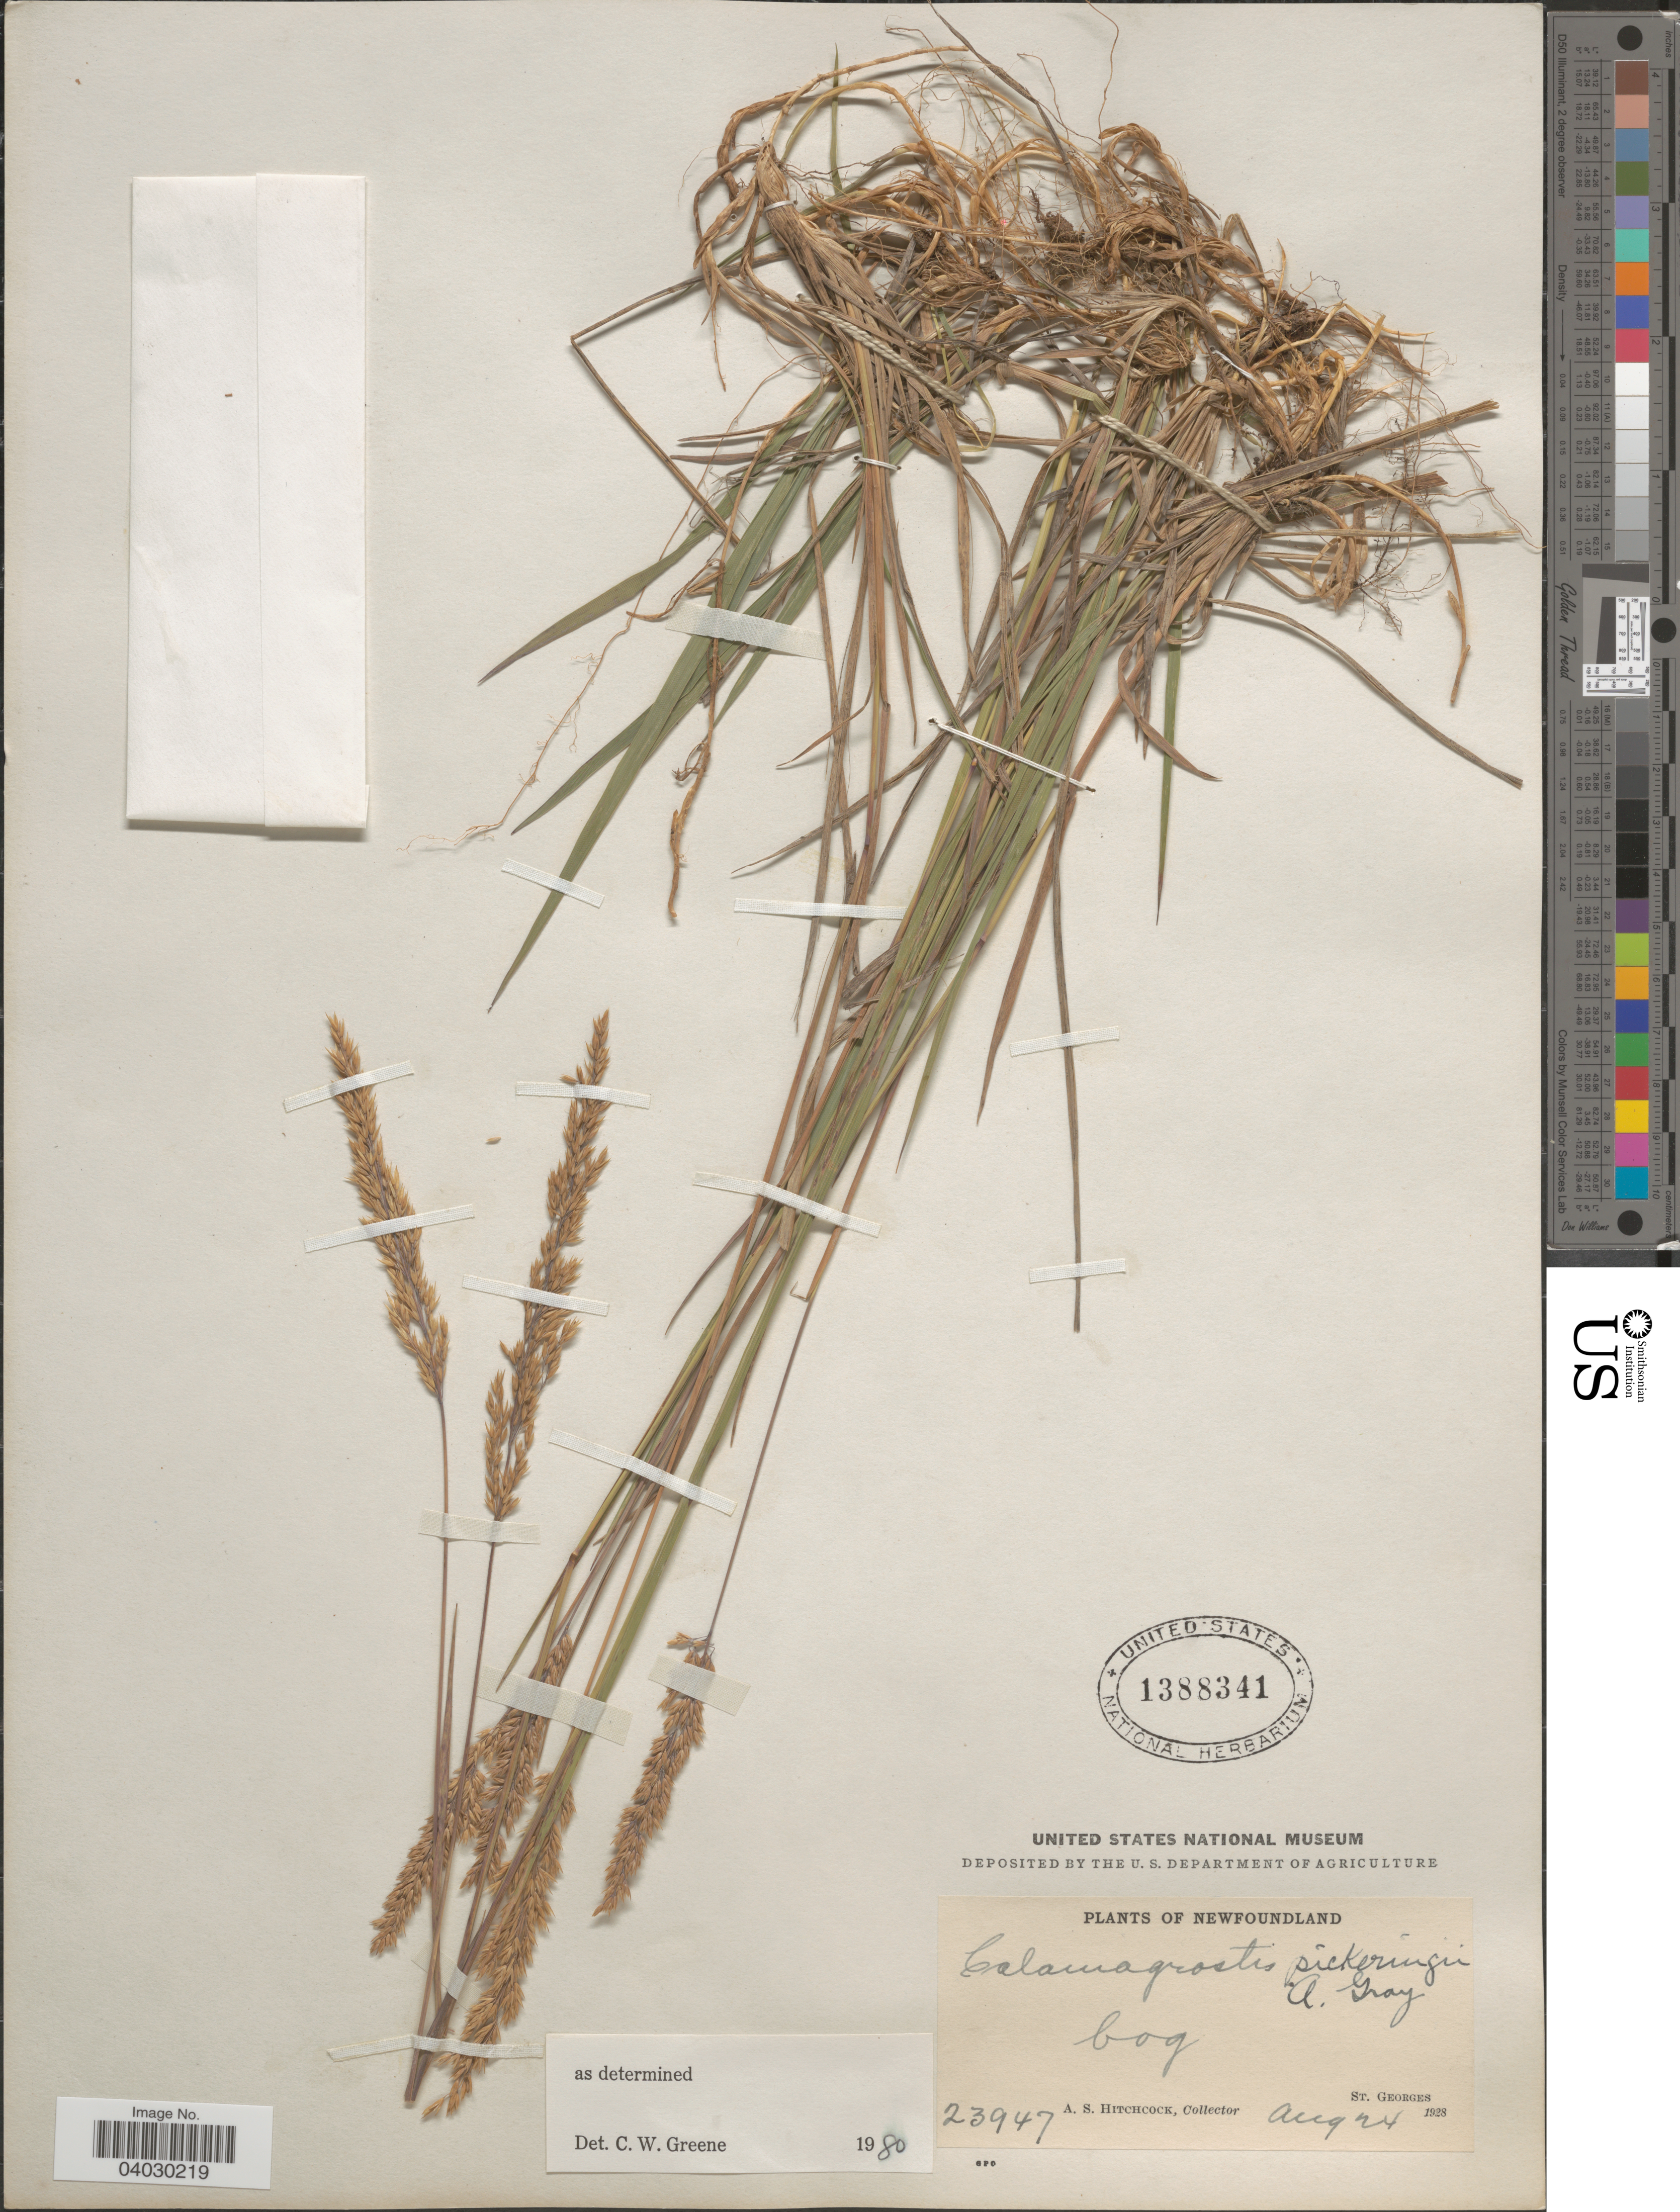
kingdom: Plantae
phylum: Tracheophyta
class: Liliopsida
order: Poales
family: Poaceae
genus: Calamagrostis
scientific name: Calamagrostis pickeringii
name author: A. Gray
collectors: A. S. Hitchcock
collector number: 23947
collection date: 1928-08-24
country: Canada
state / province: Newfoundland and Labrador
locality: St. Georges.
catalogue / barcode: US 1388341